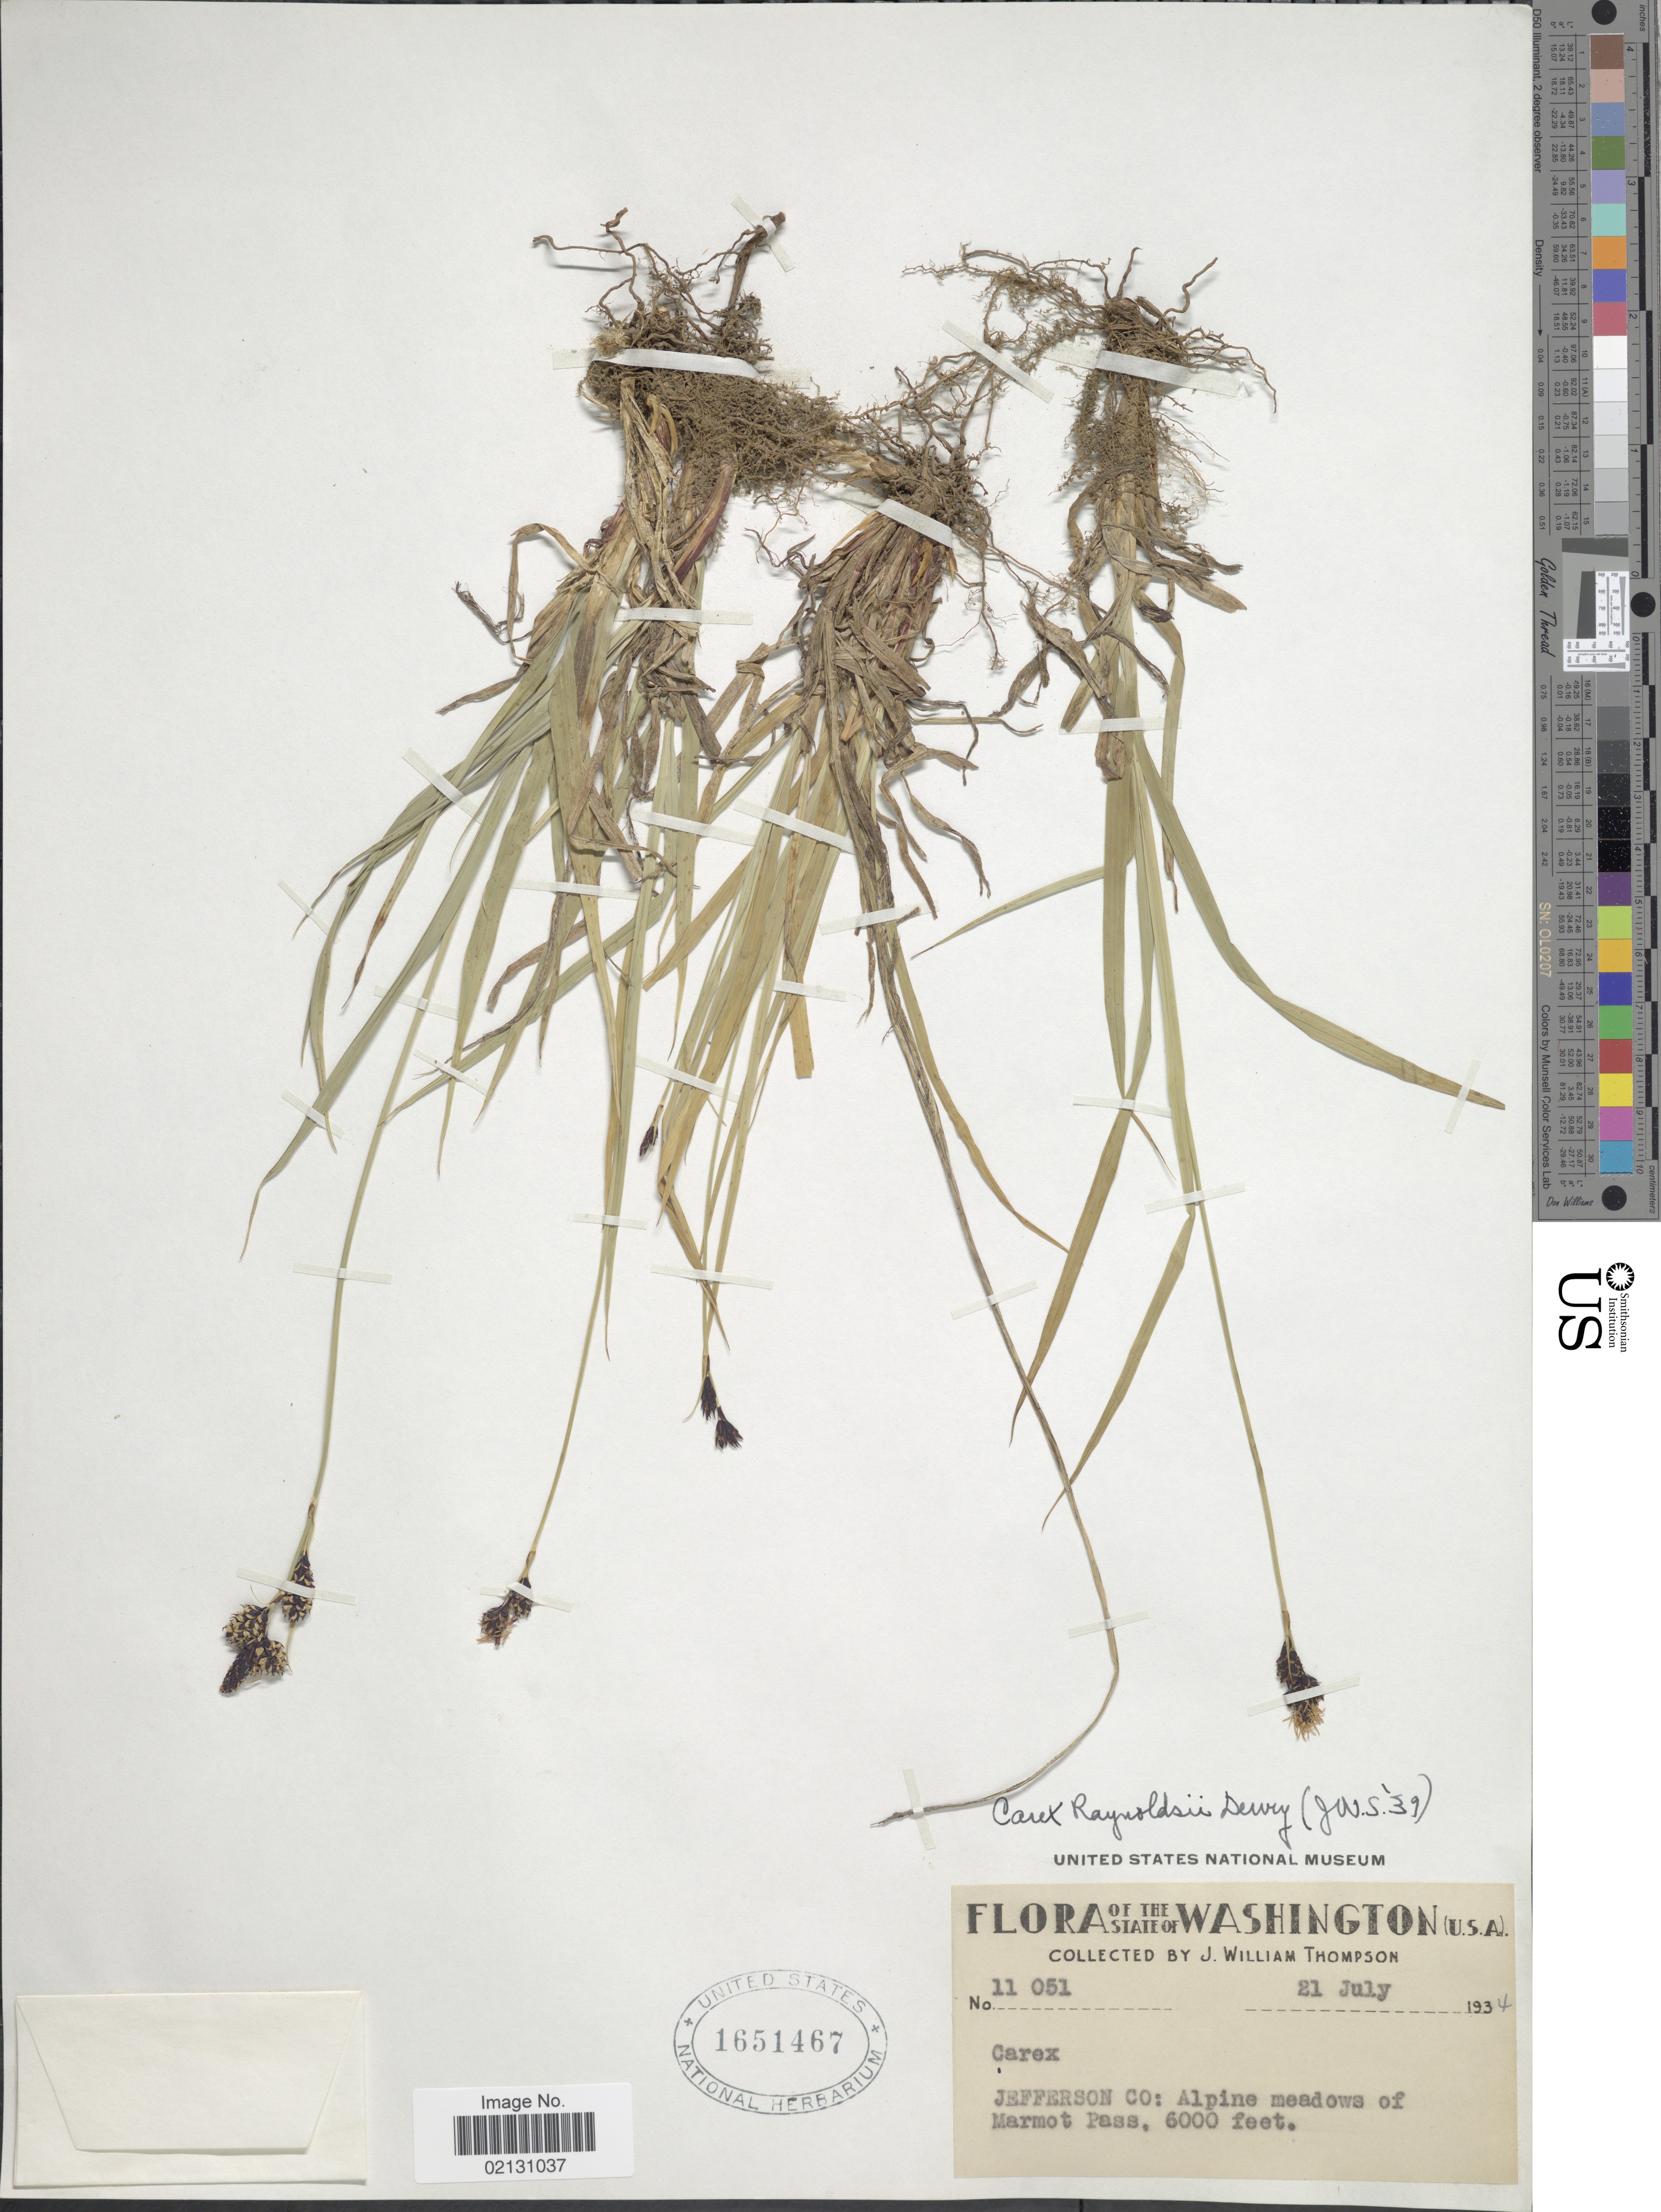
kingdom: Plantae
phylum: Tracheophyta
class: Liliopsida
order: Poales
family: Cyperaceae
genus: Carex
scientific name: Carex raynoldsii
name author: Dewey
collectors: J. W. Thompson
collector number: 11051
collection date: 1934-07-21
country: United States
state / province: Washington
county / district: Jefferson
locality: Jefferson Co: Alpine meadows of Marmot Pass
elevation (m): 1829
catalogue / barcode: US 1651467